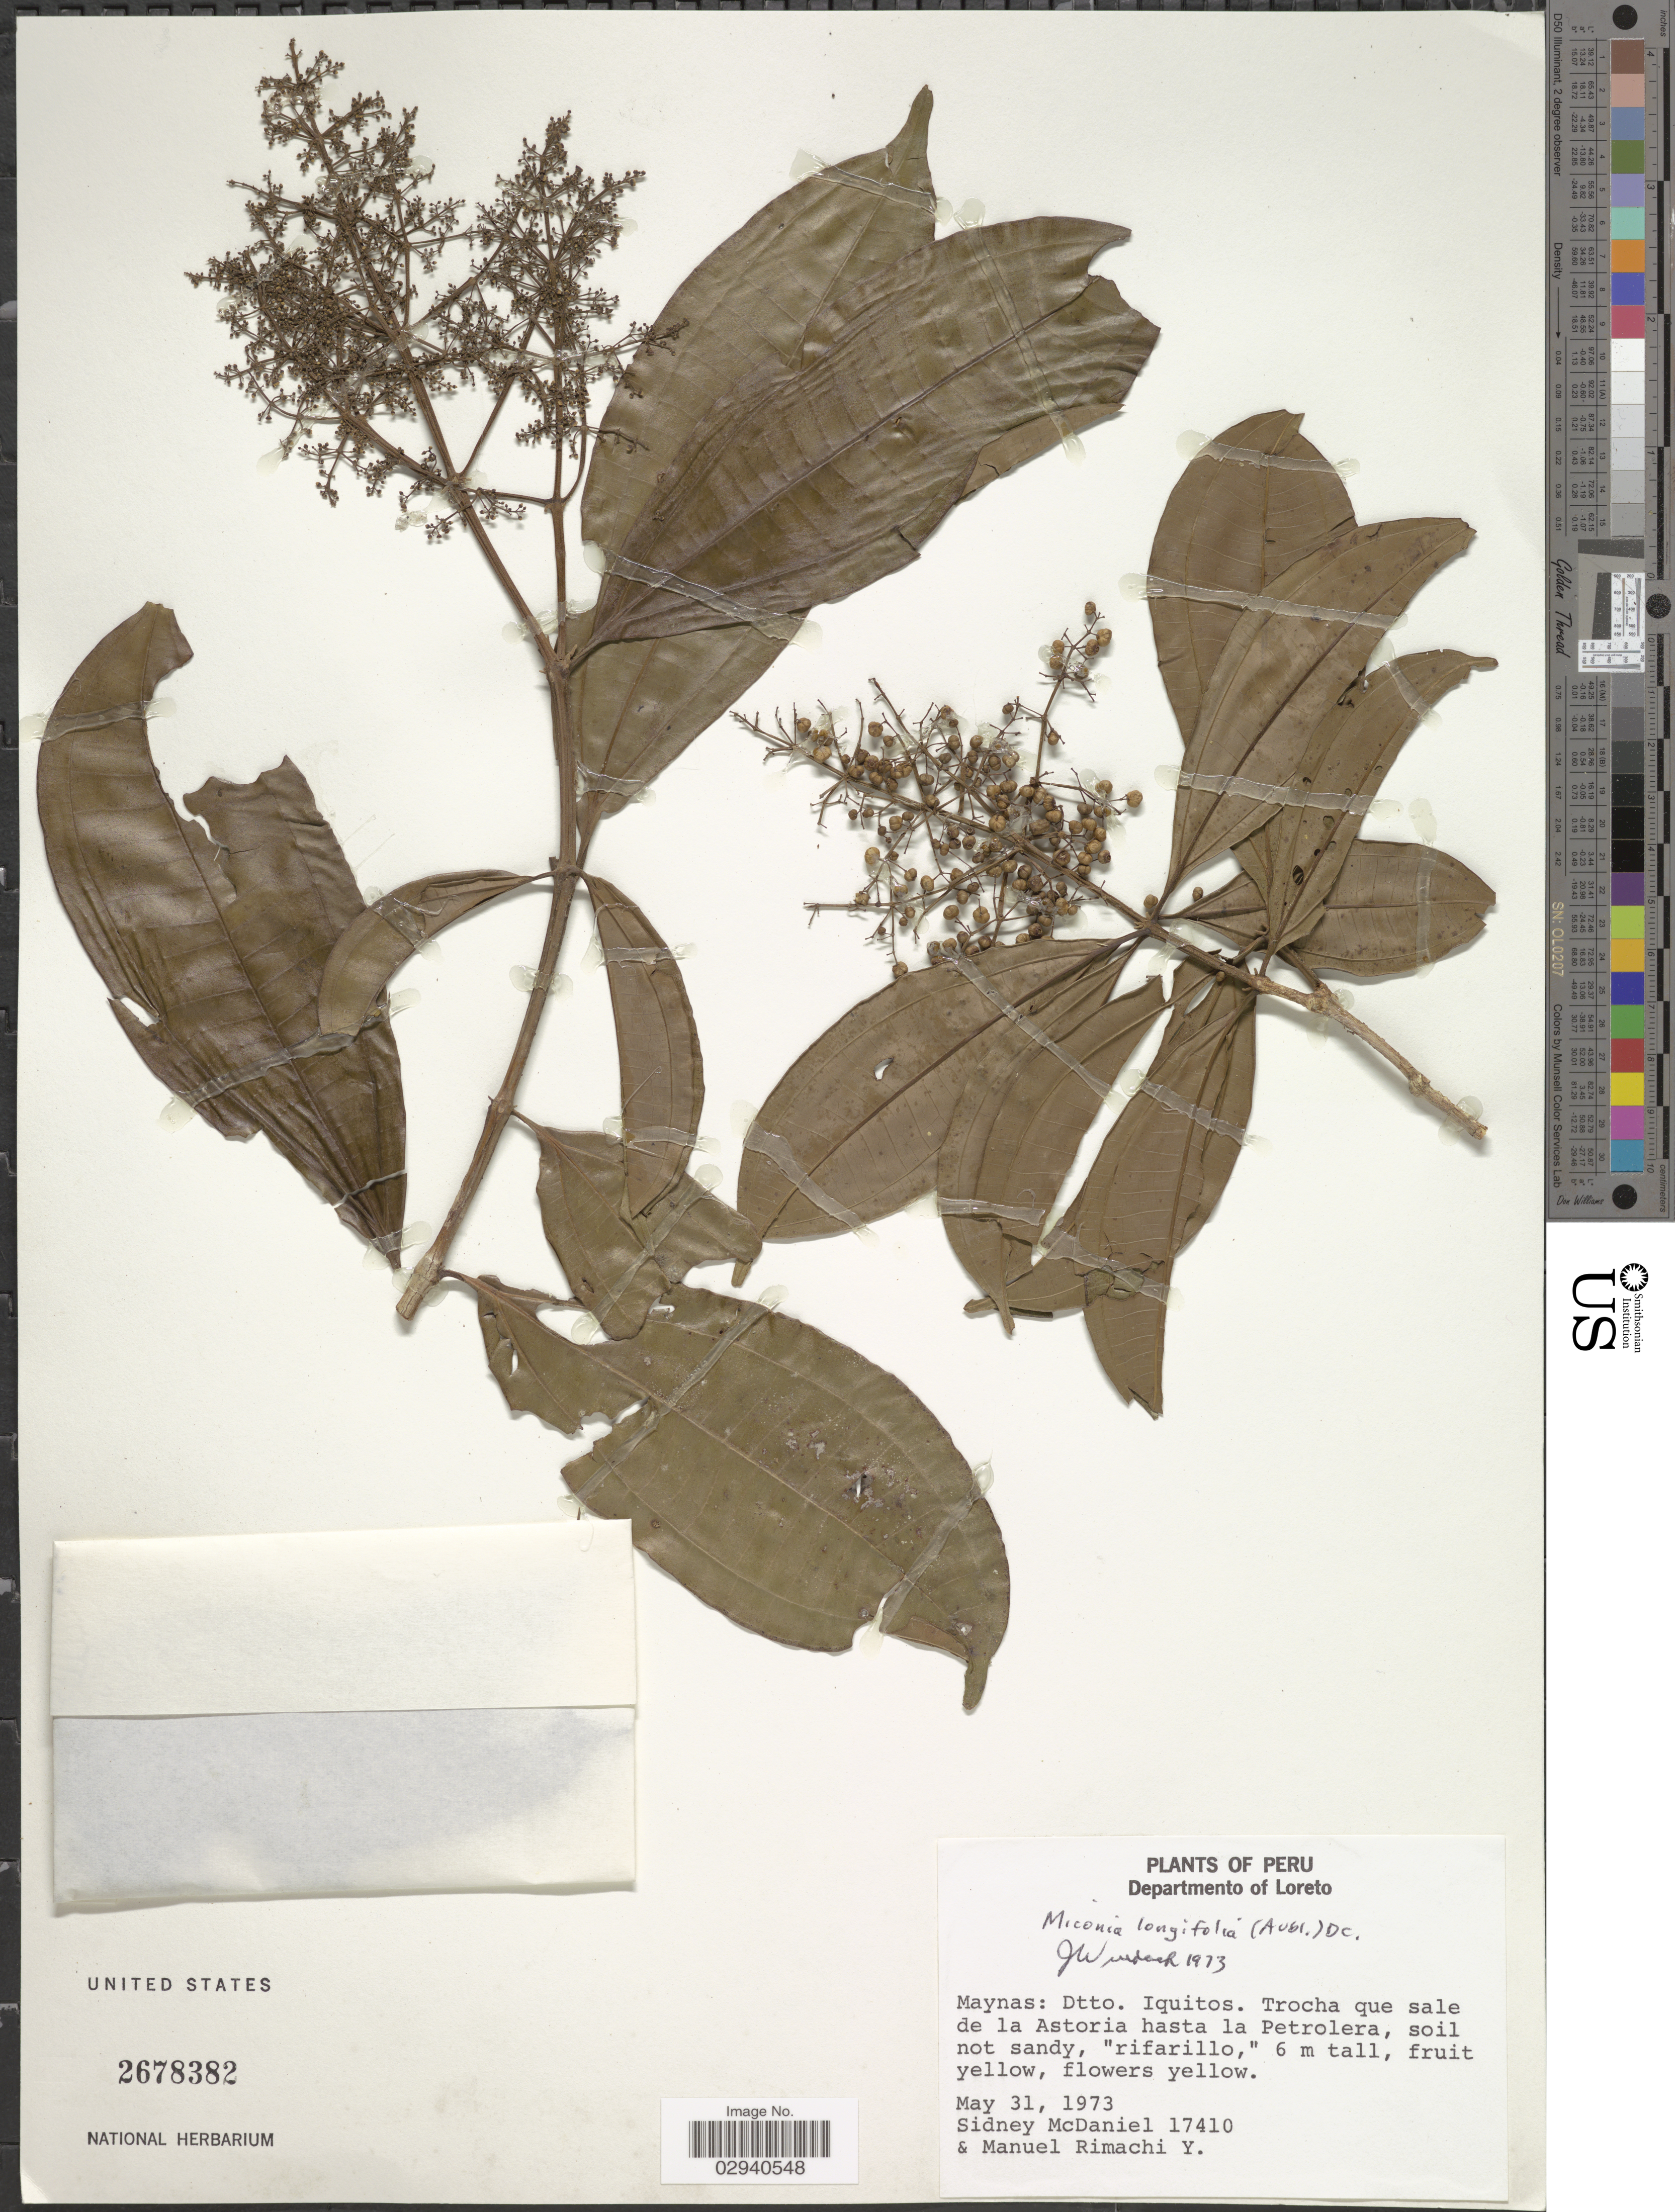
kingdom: Plantae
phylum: Tracheophyta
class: Magnoliopsida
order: Myrtales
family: Melastomataceae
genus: Miconia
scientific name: Miconia longifolia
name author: (Aubl.) DC.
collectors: S. McDaniel & M. Rimachi Y.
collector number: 17410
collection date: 1973-05-31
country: Peru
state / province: Loreto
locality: Departmento of Loreto. Maynas: Dtto. Iquitos. Trocha que sale de la Astoria hasta la Petrolera.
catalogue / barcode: US 2678382